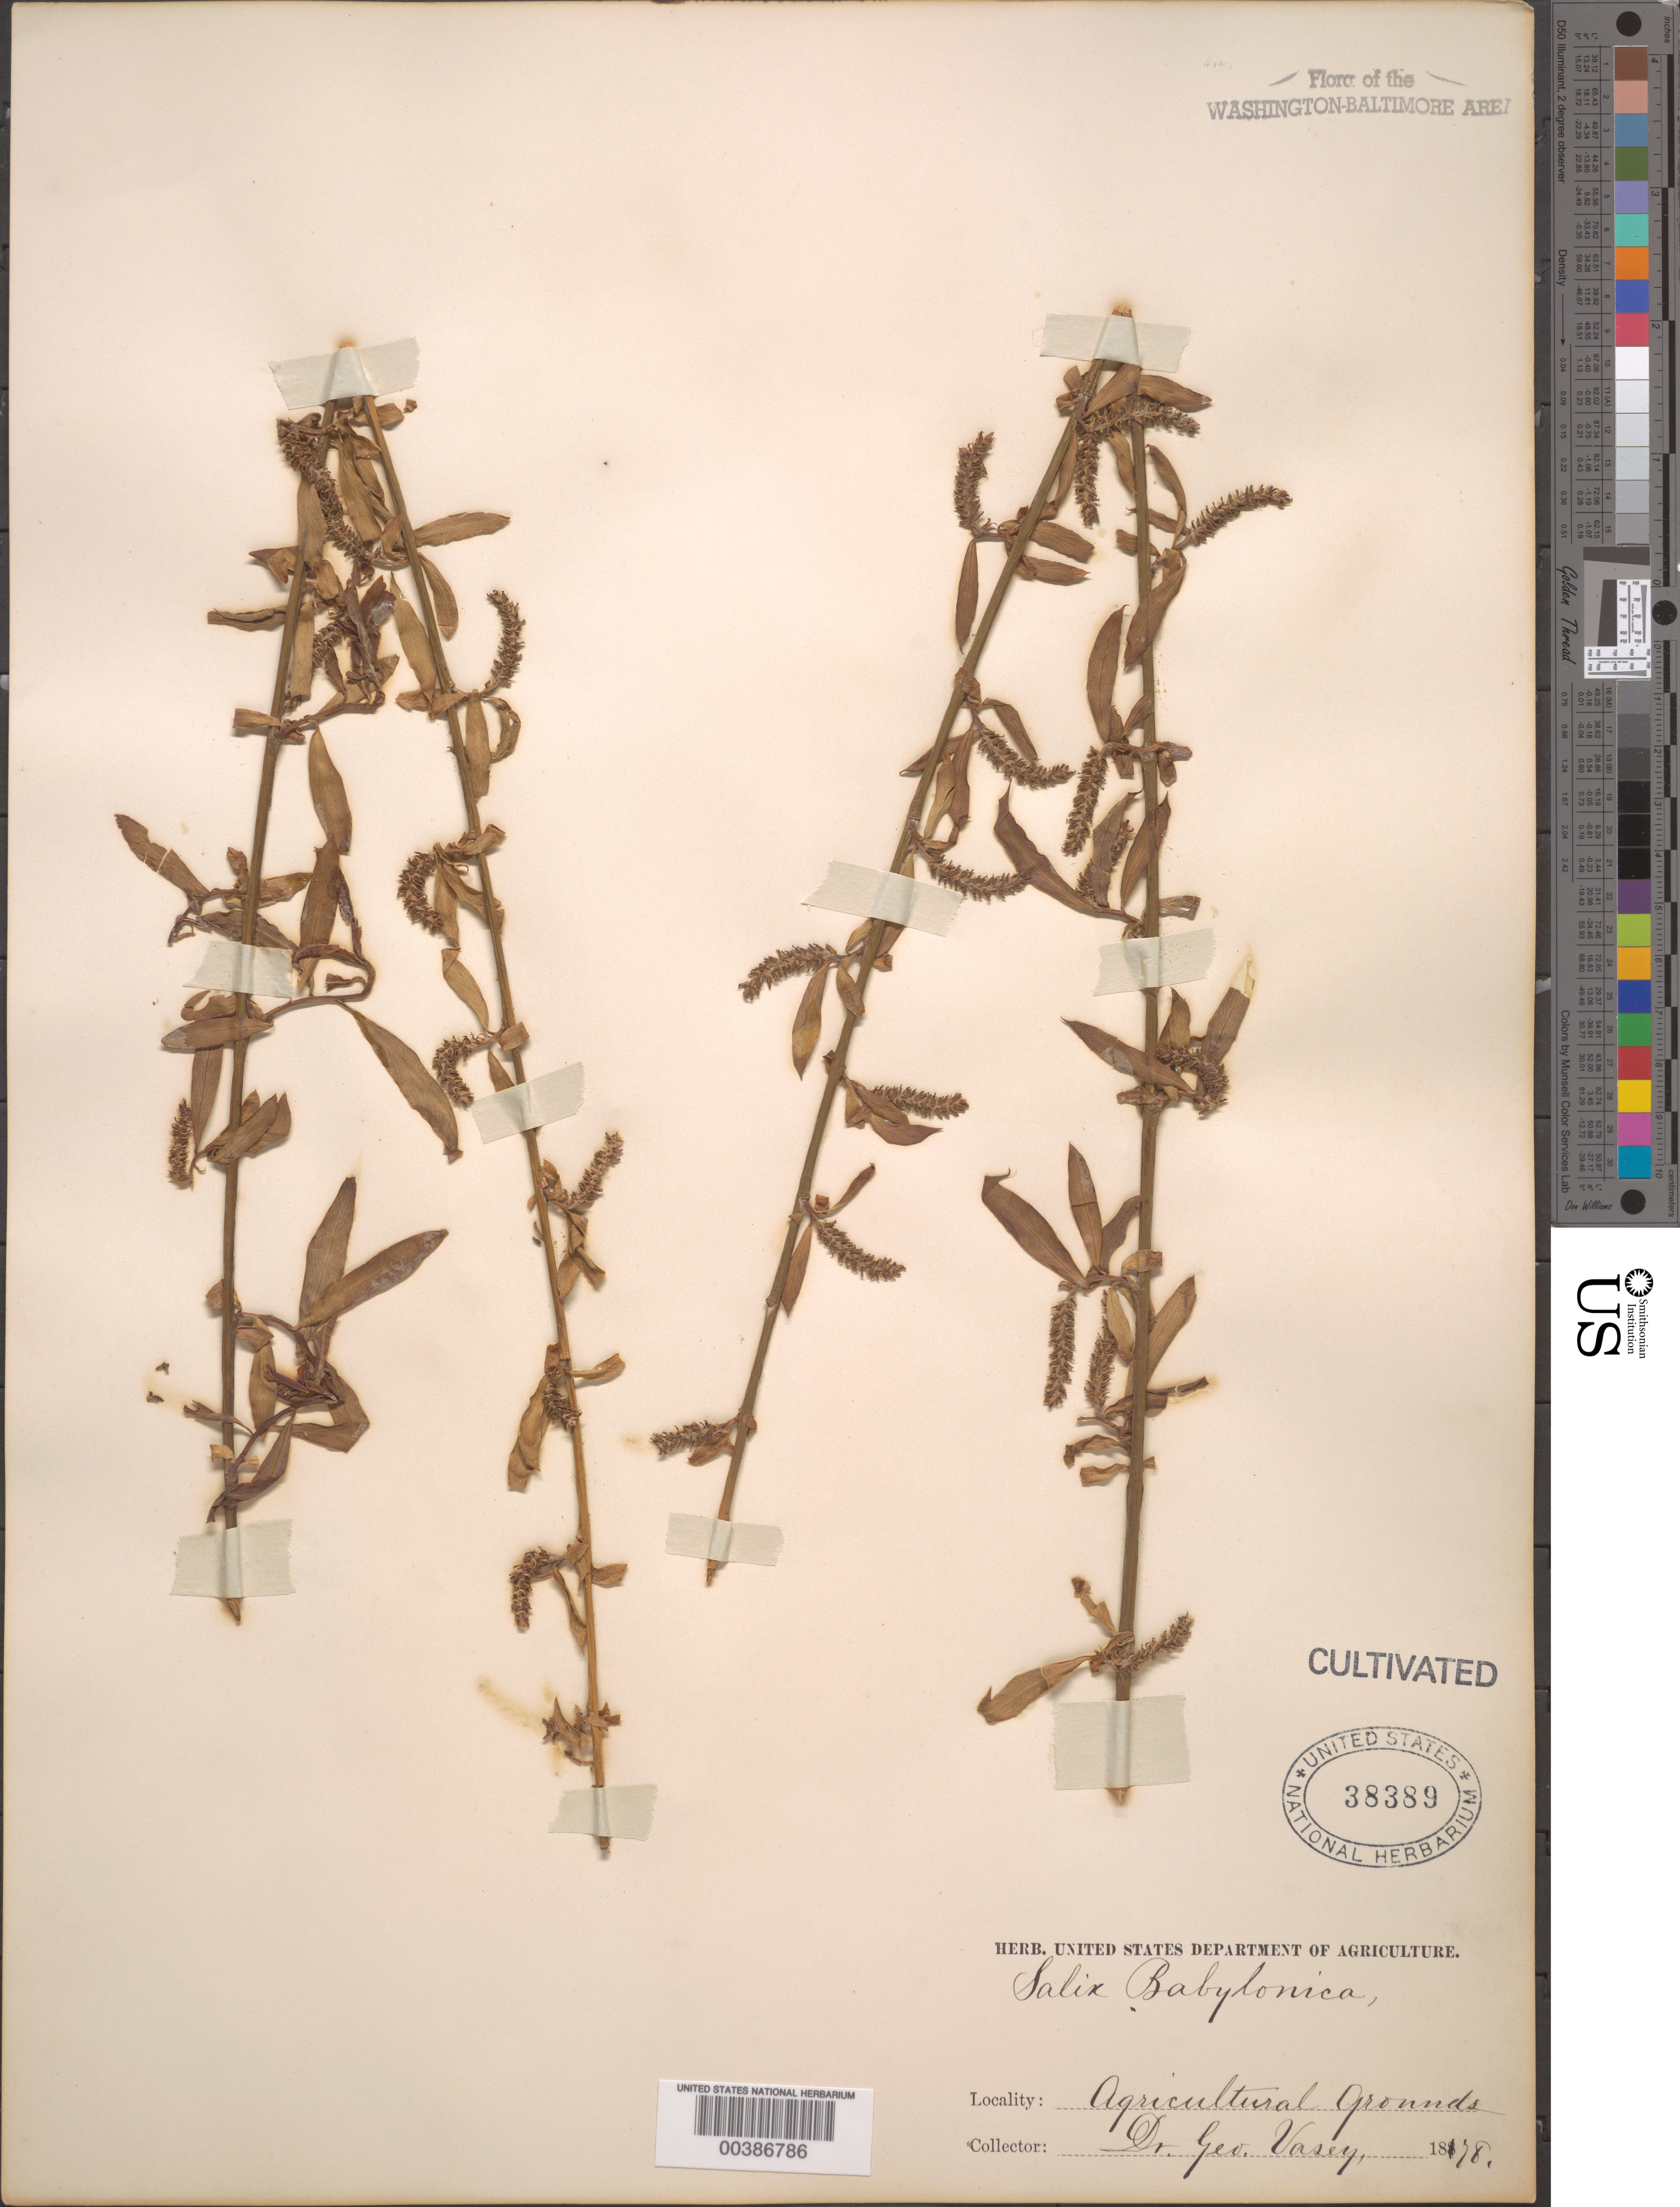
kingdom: Plantae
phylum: Tracheophyta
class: Magnoliopsida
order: Malpighiales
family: Salicaceae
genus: Salix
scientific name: Salix babylonica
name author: L.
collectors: G. Vasey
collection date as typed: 1878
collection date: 1878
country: United States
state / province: District of Columbia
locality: Agriculture grounds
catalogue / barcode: US 38389